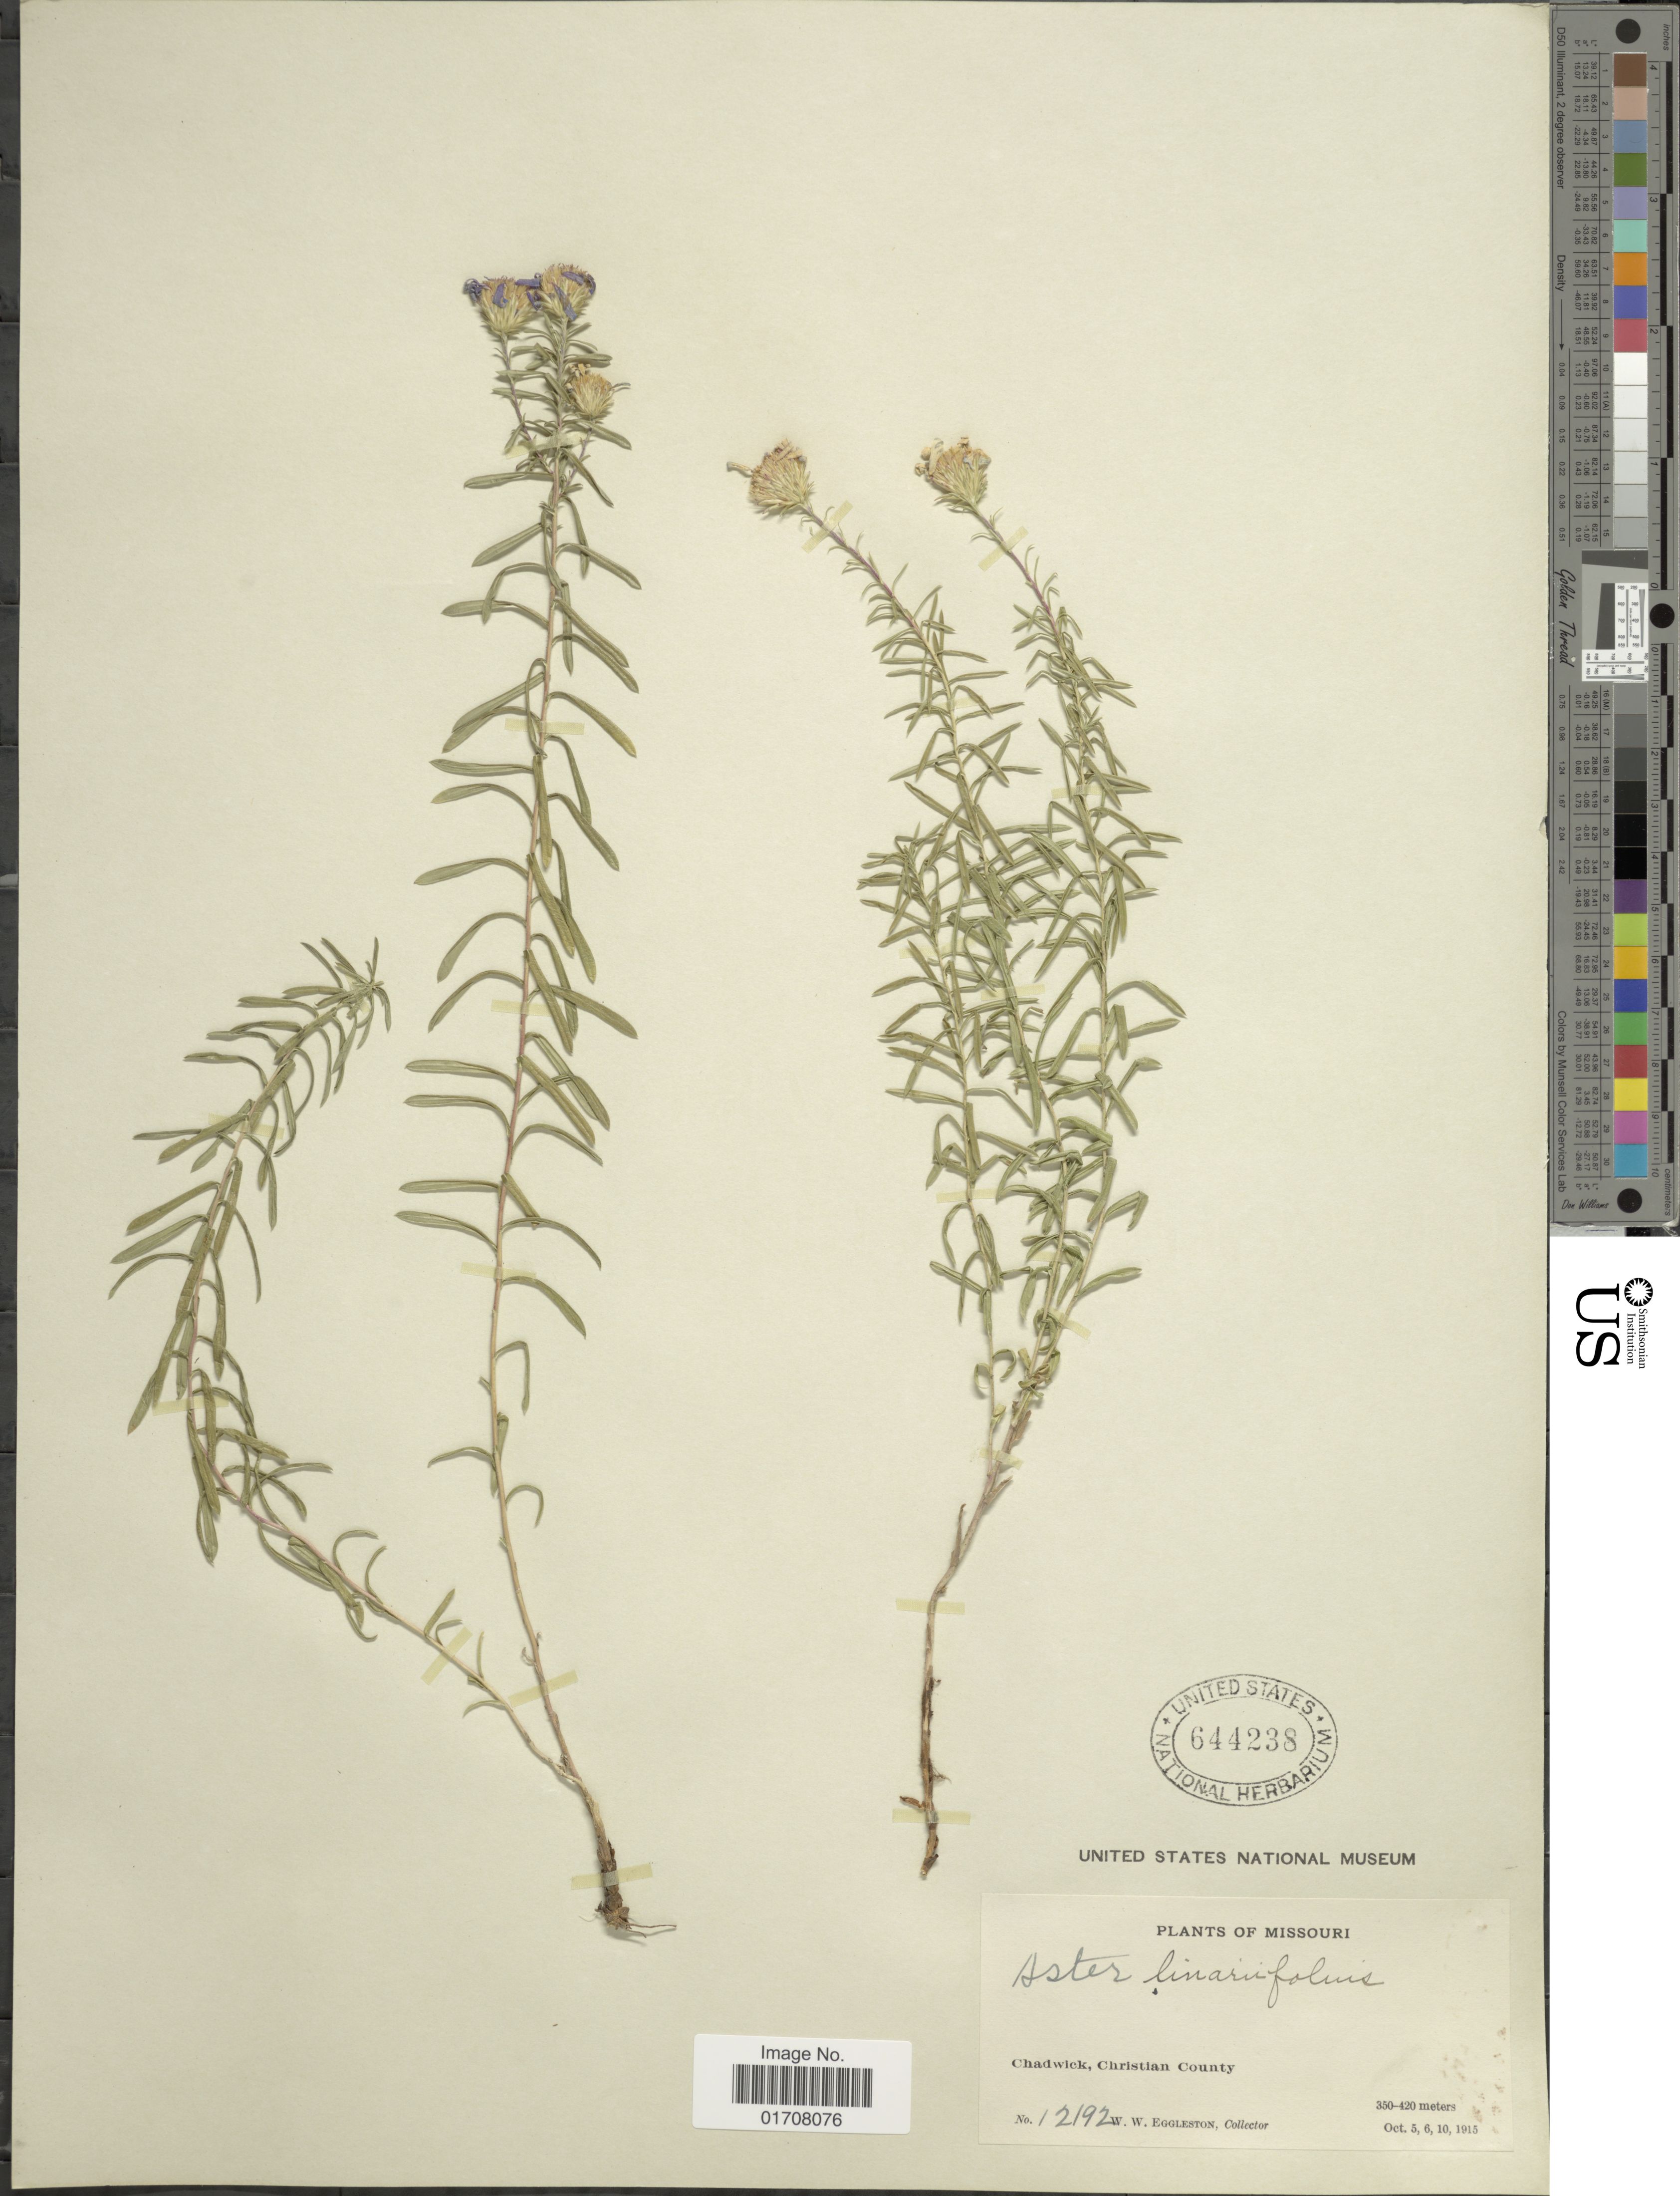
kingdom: Plantae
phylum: Tracheophyta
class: Magnoliopsida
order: Asterales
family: Asteraceae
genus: Ionactis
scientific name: Ionactis linariifolia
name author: (L.) Greene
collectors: W. W. Eggleston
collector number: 12192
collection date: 1915-10-05/1915-10-10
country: United States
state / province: Missouri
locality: Chadwick, Christian County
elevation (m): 350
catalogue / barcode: US 644238